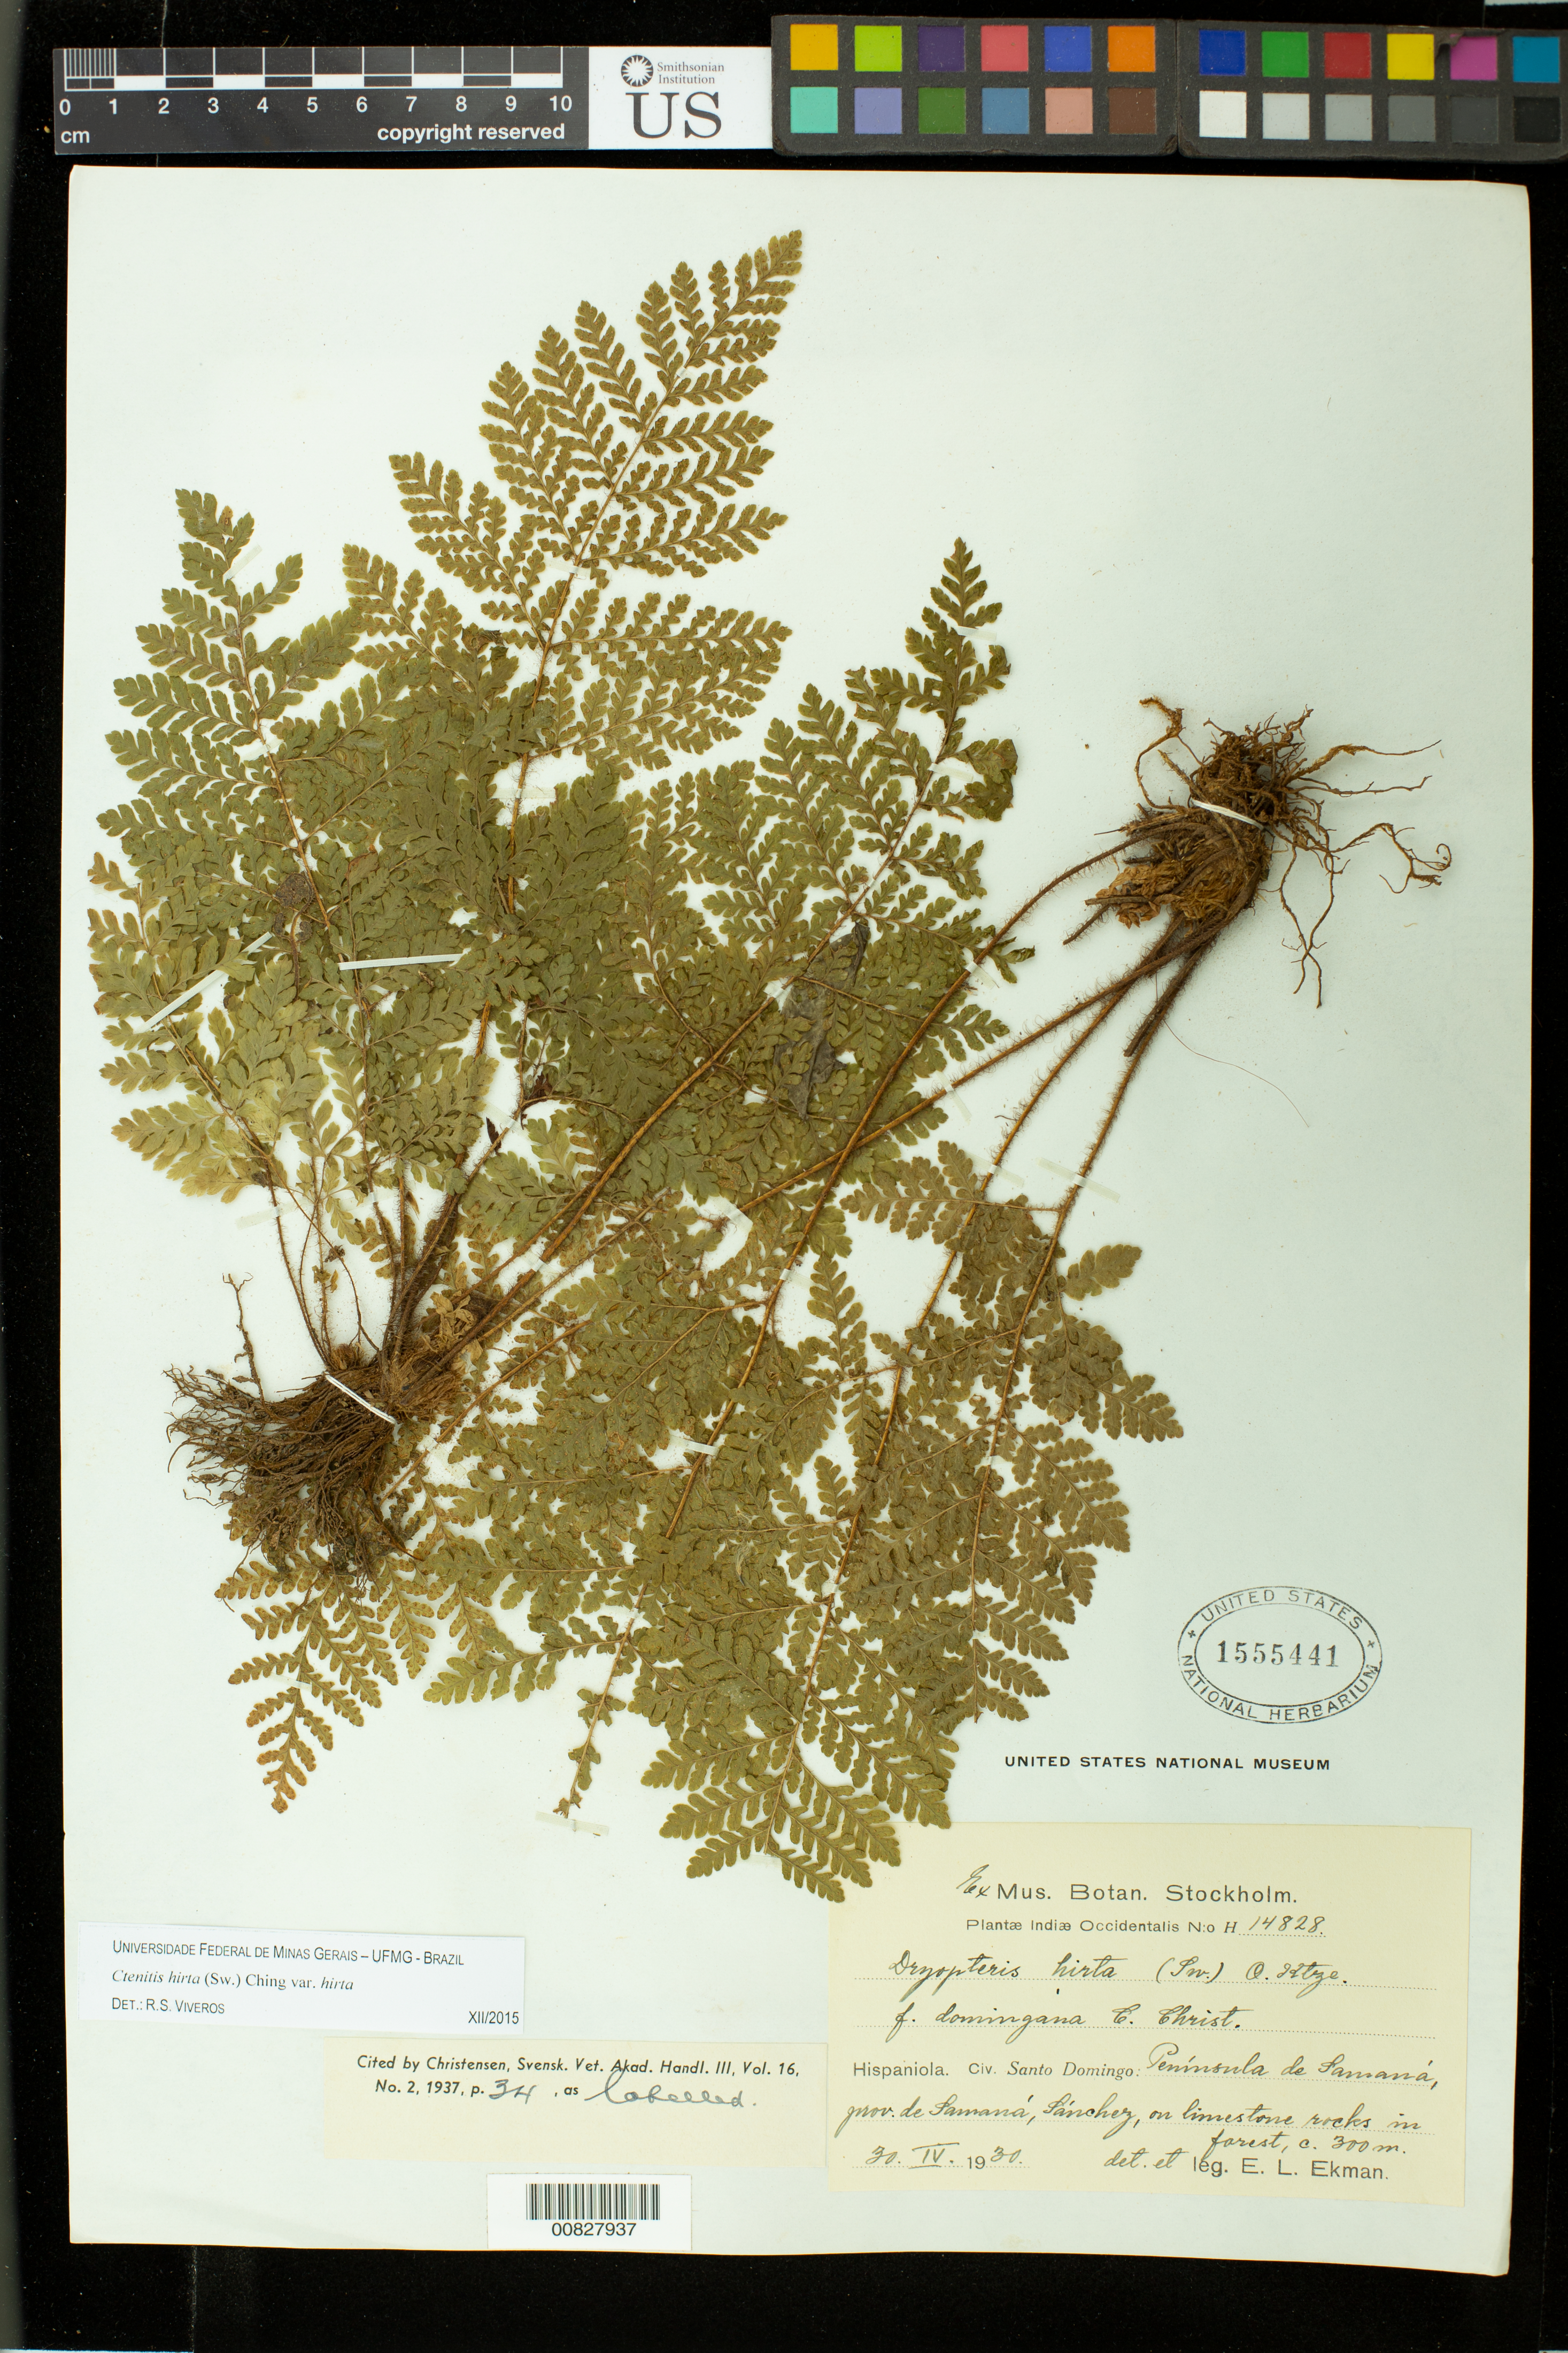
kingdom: Plantae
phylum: Tracheophyta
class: Polypodiopsida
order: Polypodiales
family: Dryopteridaceae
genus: Ctenitis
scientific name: Ctenitis hirta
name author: (Sw.) Ching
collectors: E. L. Ekman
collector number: H 14828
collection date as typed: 30 Apr 1920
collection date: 1920-04-30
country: Dominican Republic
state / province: Samana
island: Hispaniola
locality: Península de Samaná, Sánchez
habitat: Limestone rocks in forest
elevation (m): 300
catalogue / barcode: US 1555441